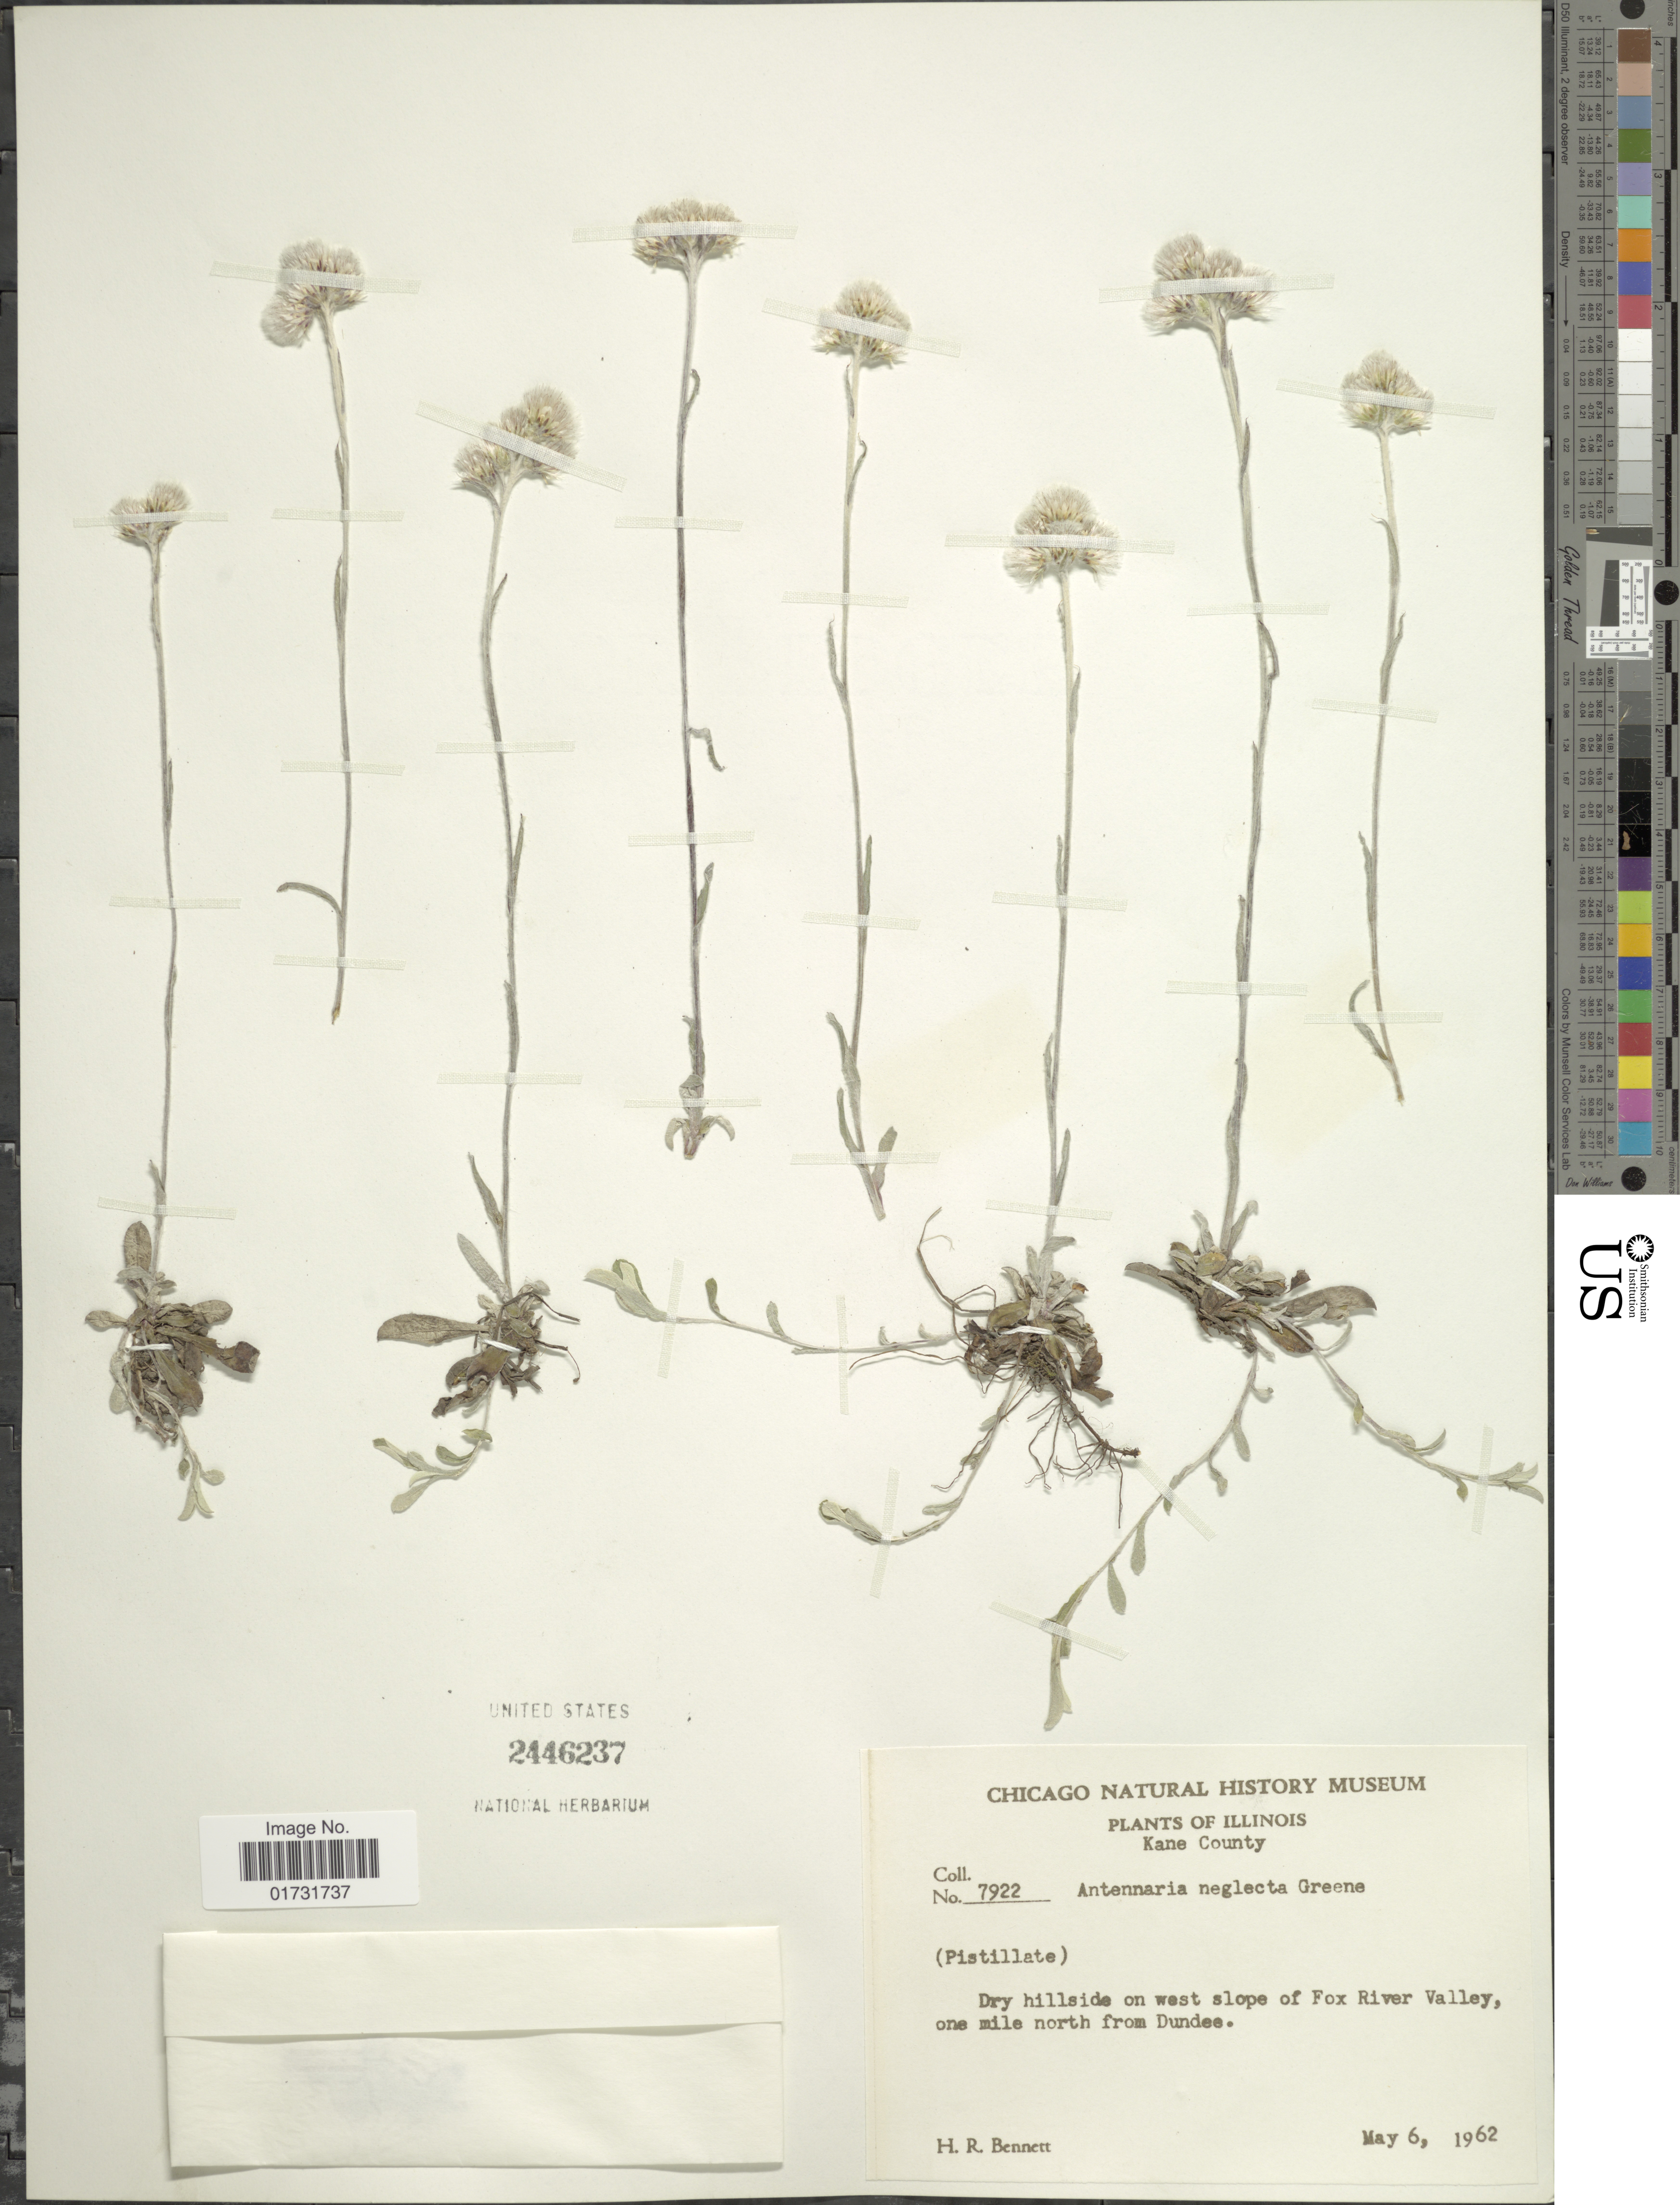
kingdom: Plantae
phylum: Tracheophyta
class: Magnoliopsida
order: Asterales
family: Asteraceae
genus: Antennaria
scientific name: Antennaria neglecta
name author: Greene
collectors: H. R. Bennett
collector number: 7922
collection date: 1962-05-06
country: United States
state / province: Illinois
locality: Kane County. west slope of Fox River Valley one mile north from Dundee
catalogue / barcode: US 2446237